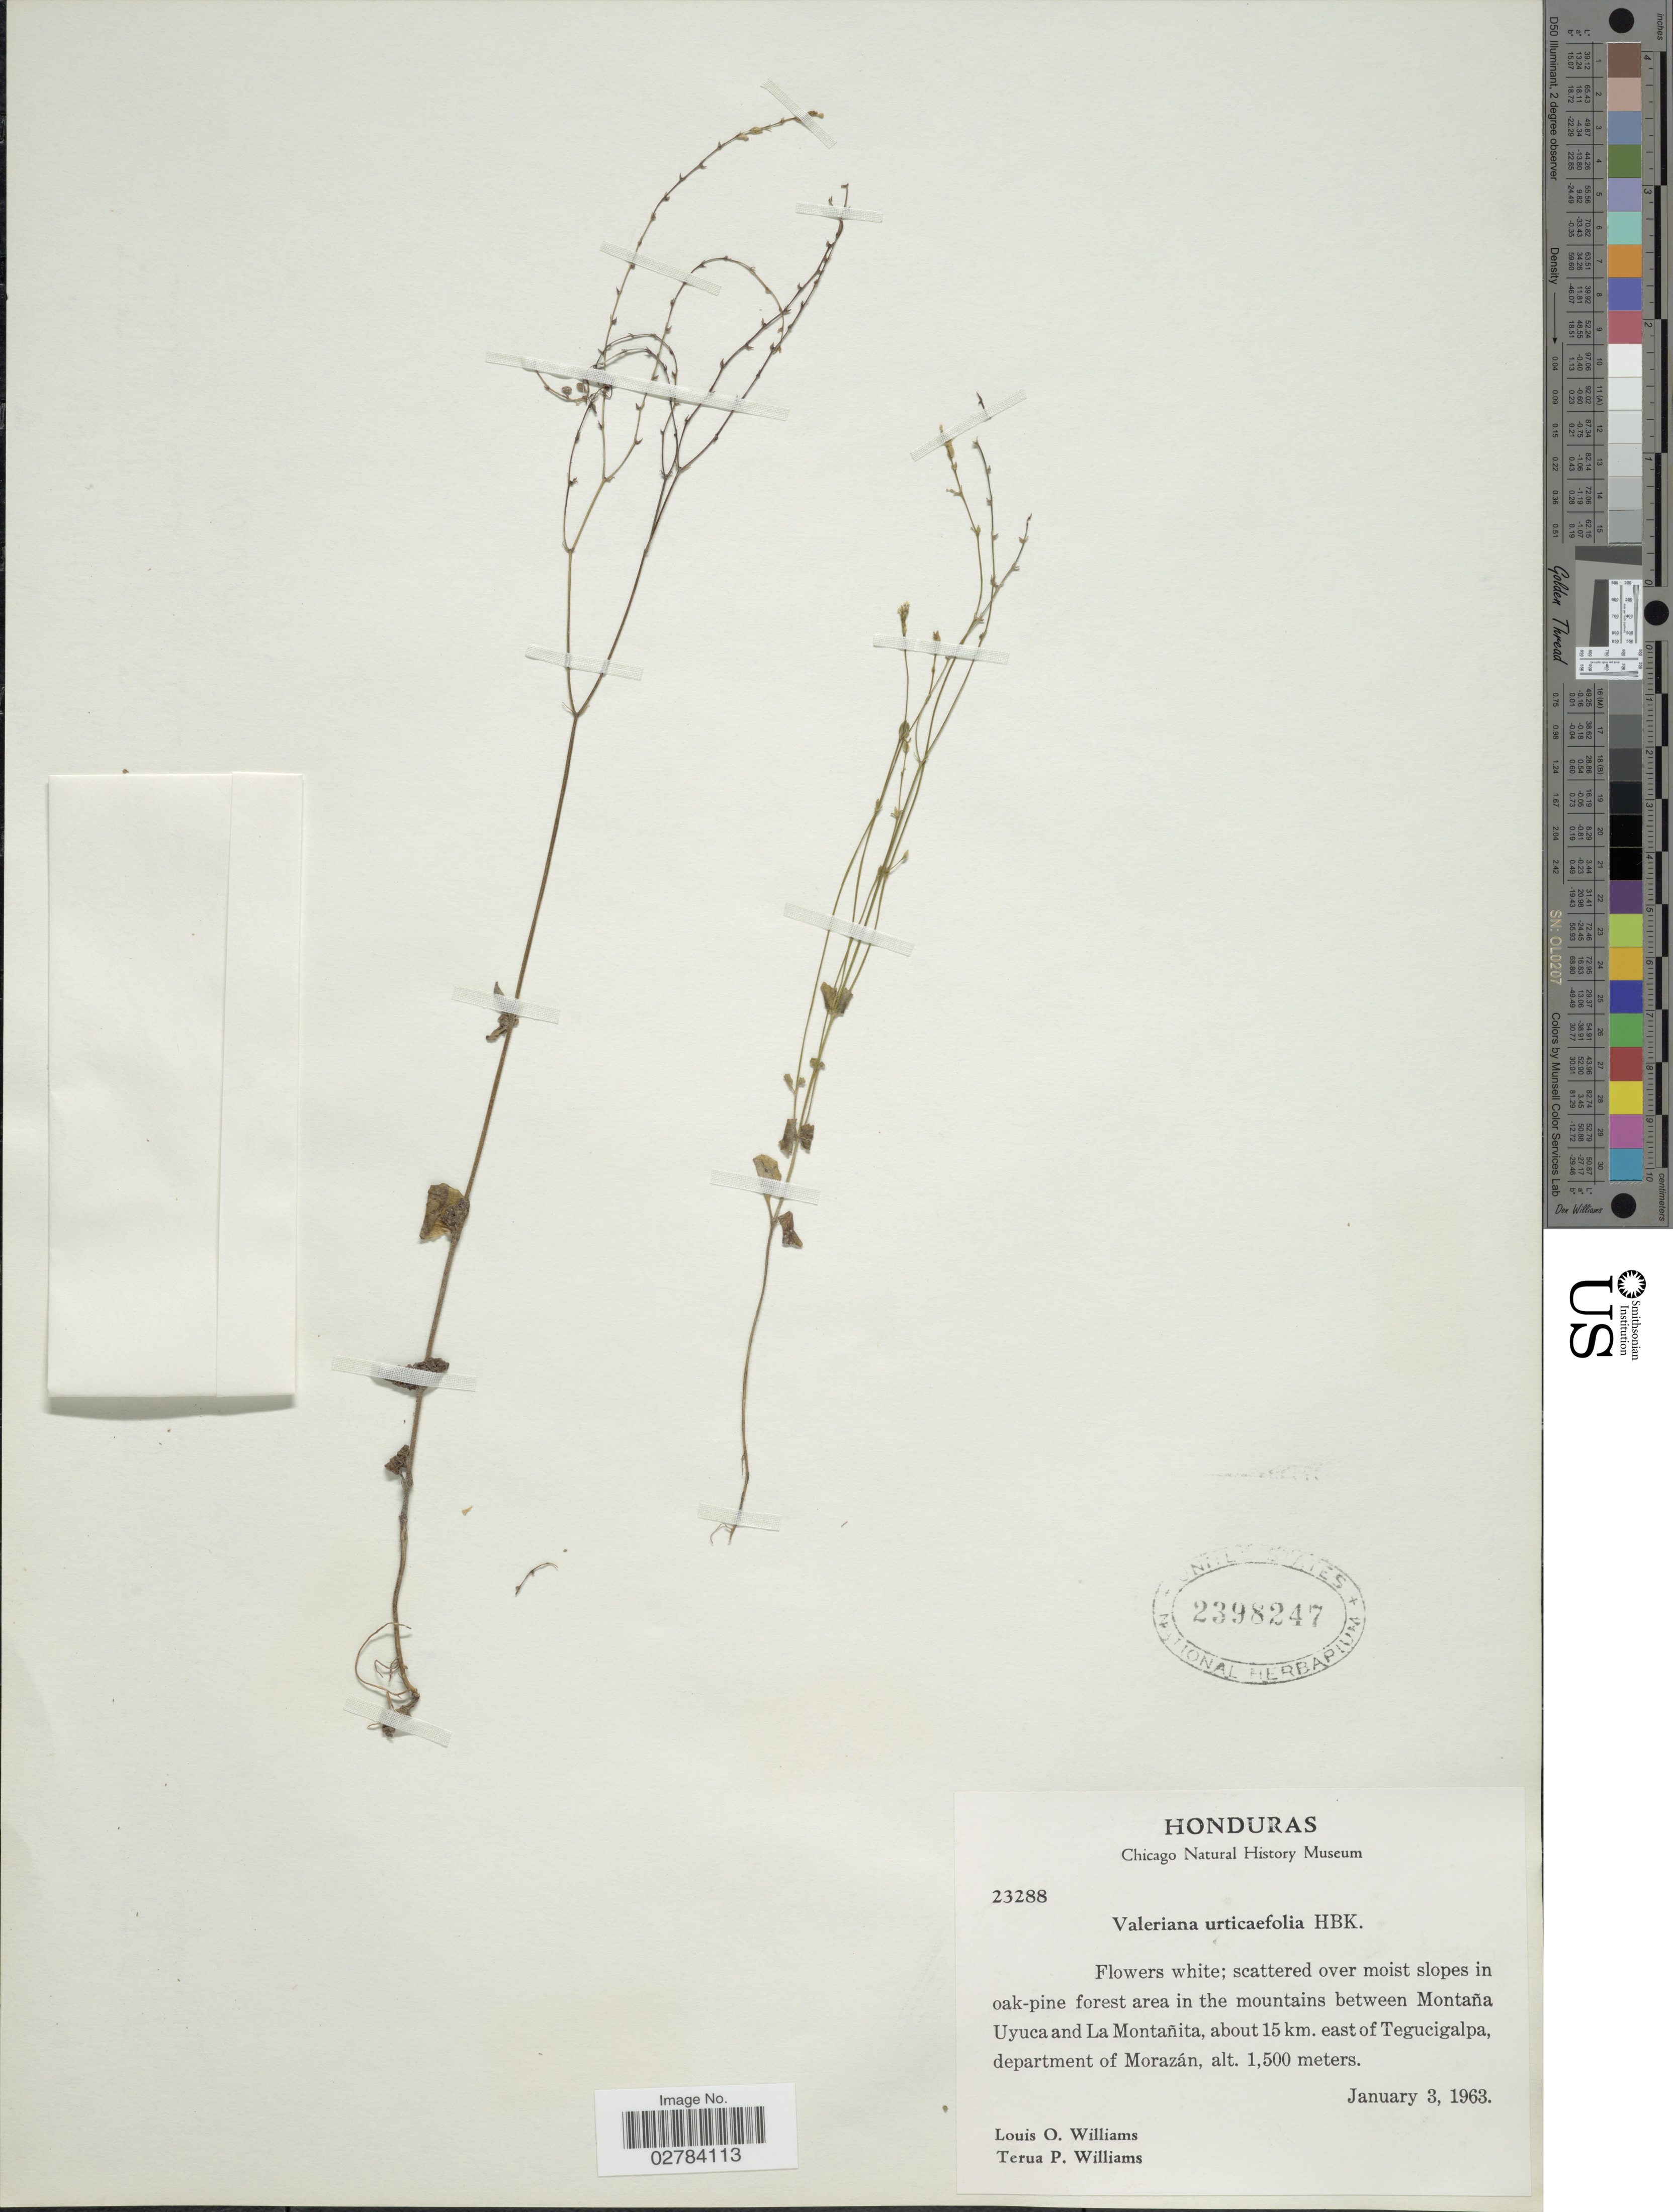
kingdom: Plantae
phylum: Tracheophyta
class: Magnoliopsida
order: Dipsacales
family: Caprifoliaceae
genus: Valeriana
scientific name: Valeriana urticaefolia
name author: Kunth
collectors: L. O. Williams & T. Williams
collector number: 23288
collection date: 1963-01-03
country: Honduras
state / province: Fco. Morazán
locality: Scattered over moist slopes in oak-pine forest area in the mountains between Montaña Uyuca and La Montañita, about 15 km. east of Tegucigalpa, department of Morazán.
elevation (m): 1500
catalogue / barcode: US 2398247